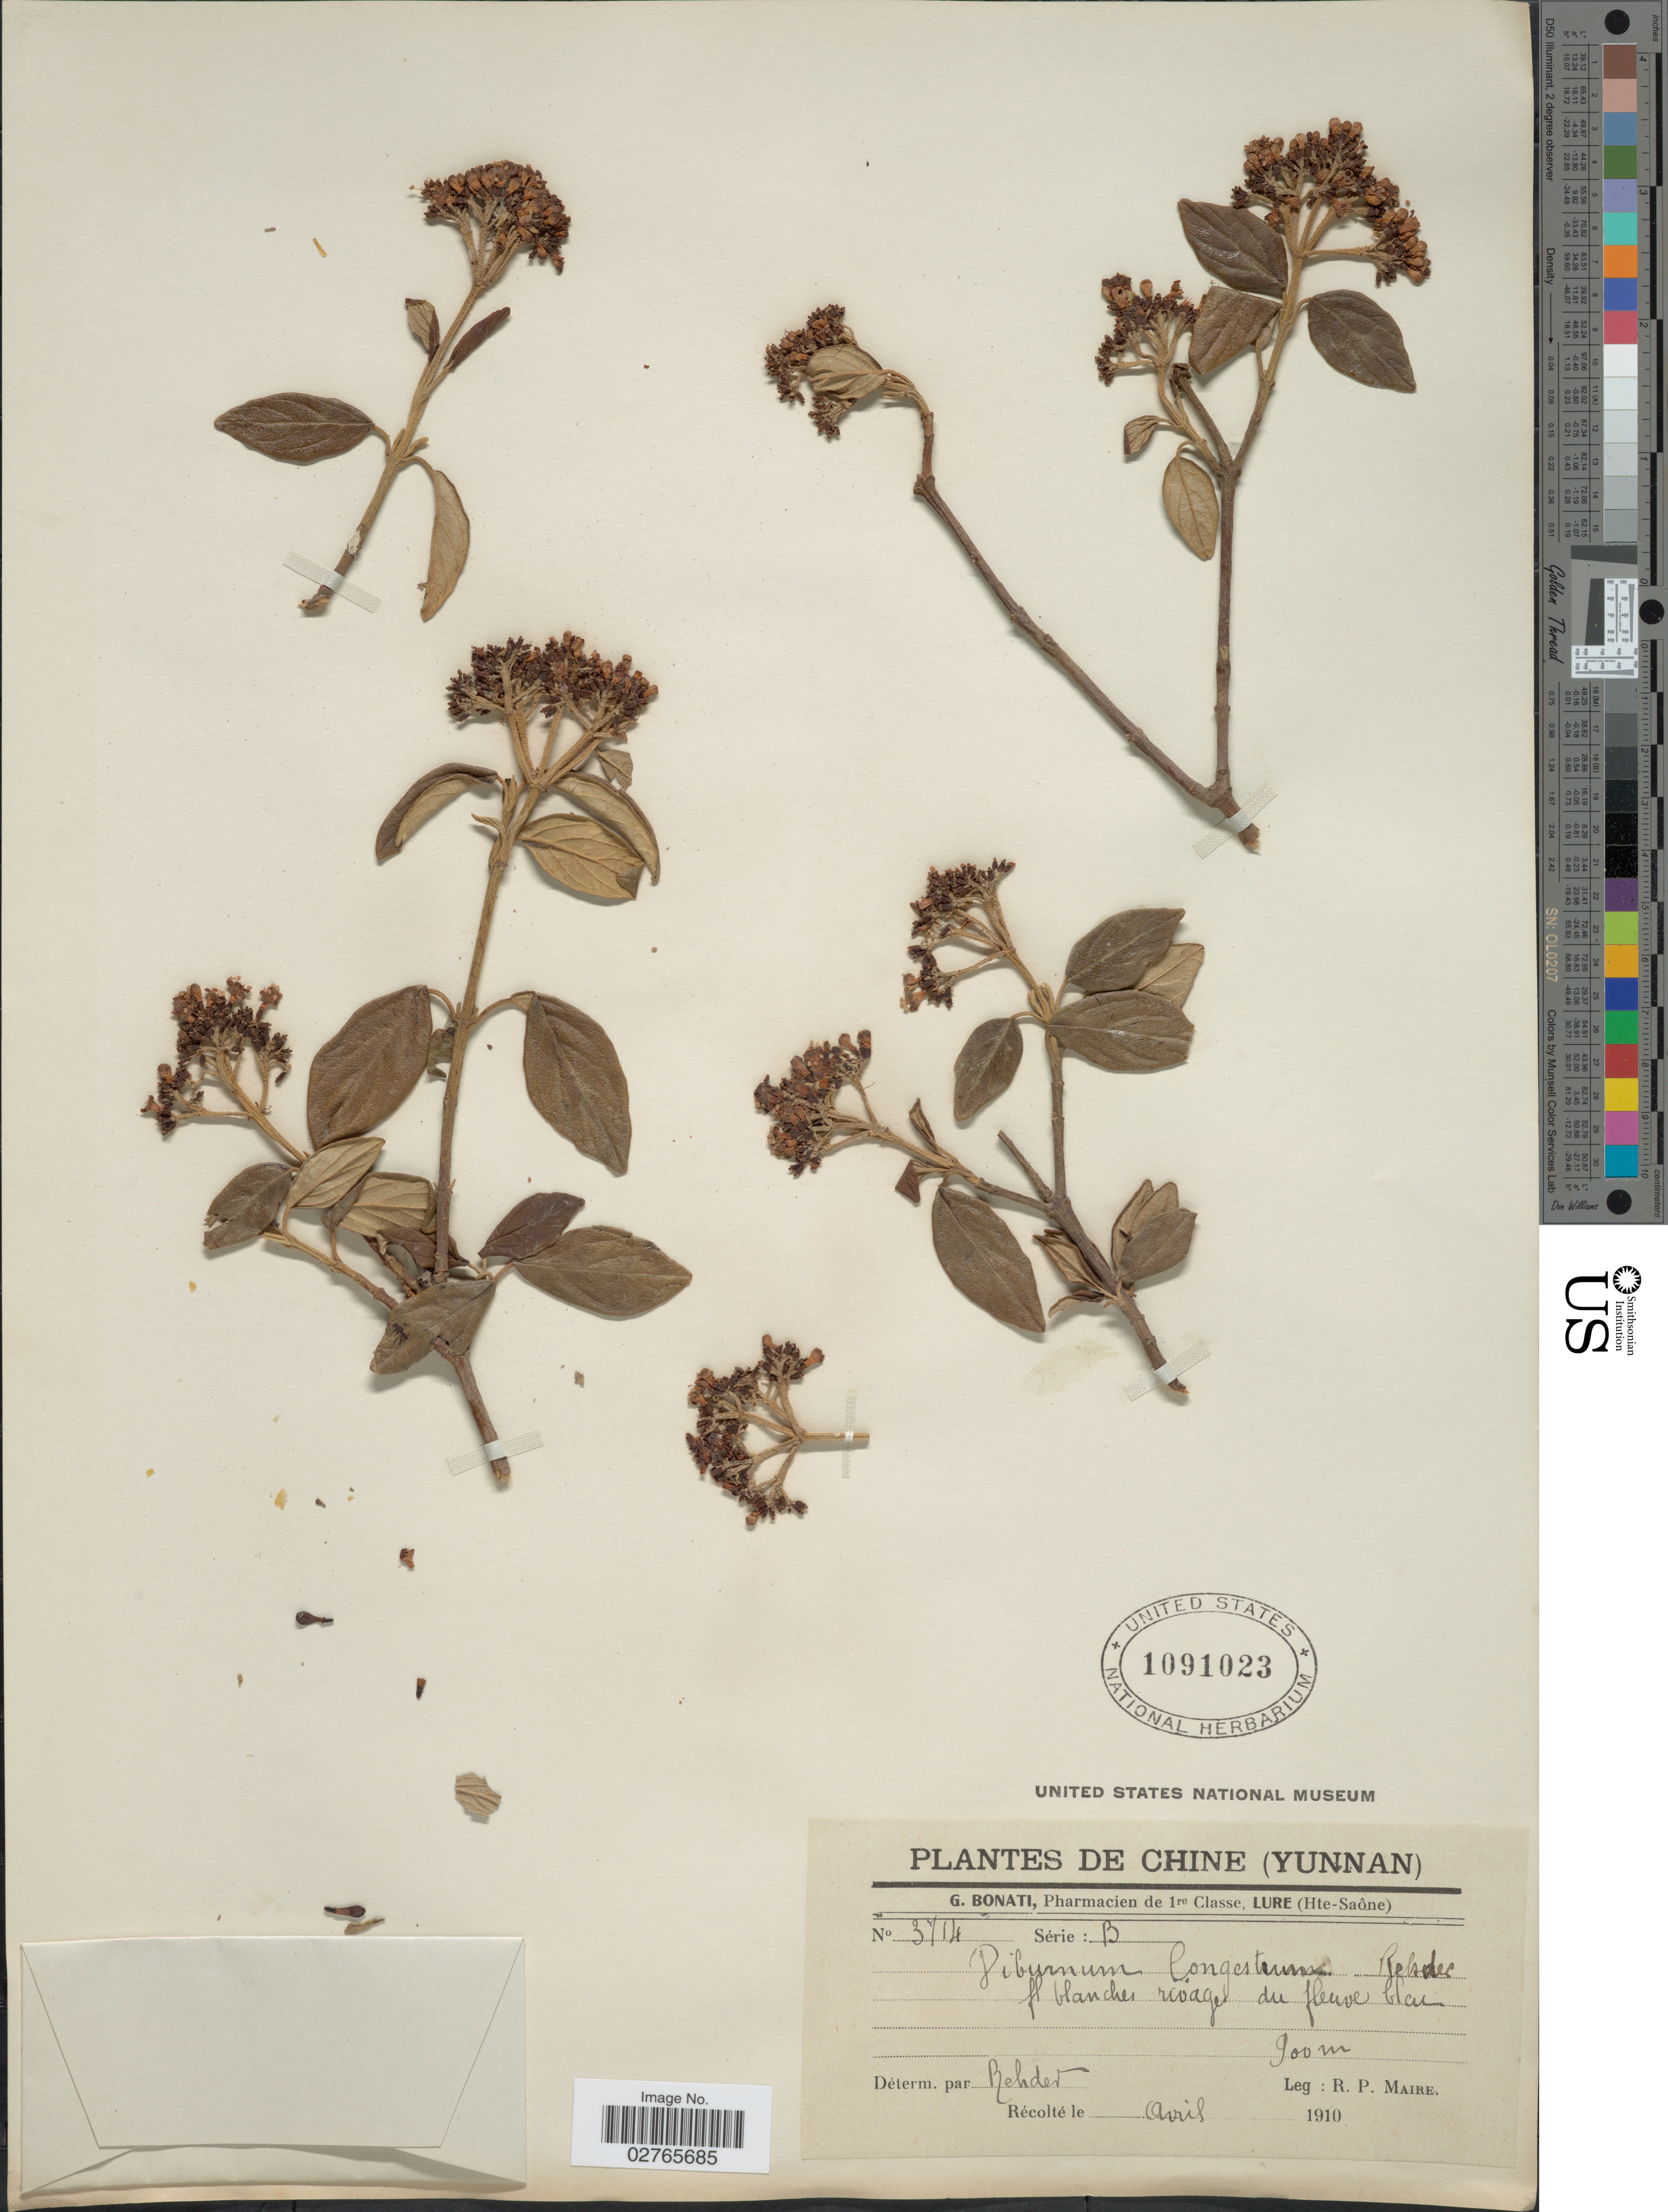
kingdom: Plantae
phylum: Tracheophyta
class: Magnoliopsida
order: Dipsacales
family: Viburnaceae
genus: Viburnum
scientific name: Viburnum congestum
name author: Rehder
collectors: R.-P. Maire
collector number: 3714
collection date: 1910-04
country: China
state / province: Yunnan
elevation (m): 900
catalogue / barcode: US 1091023